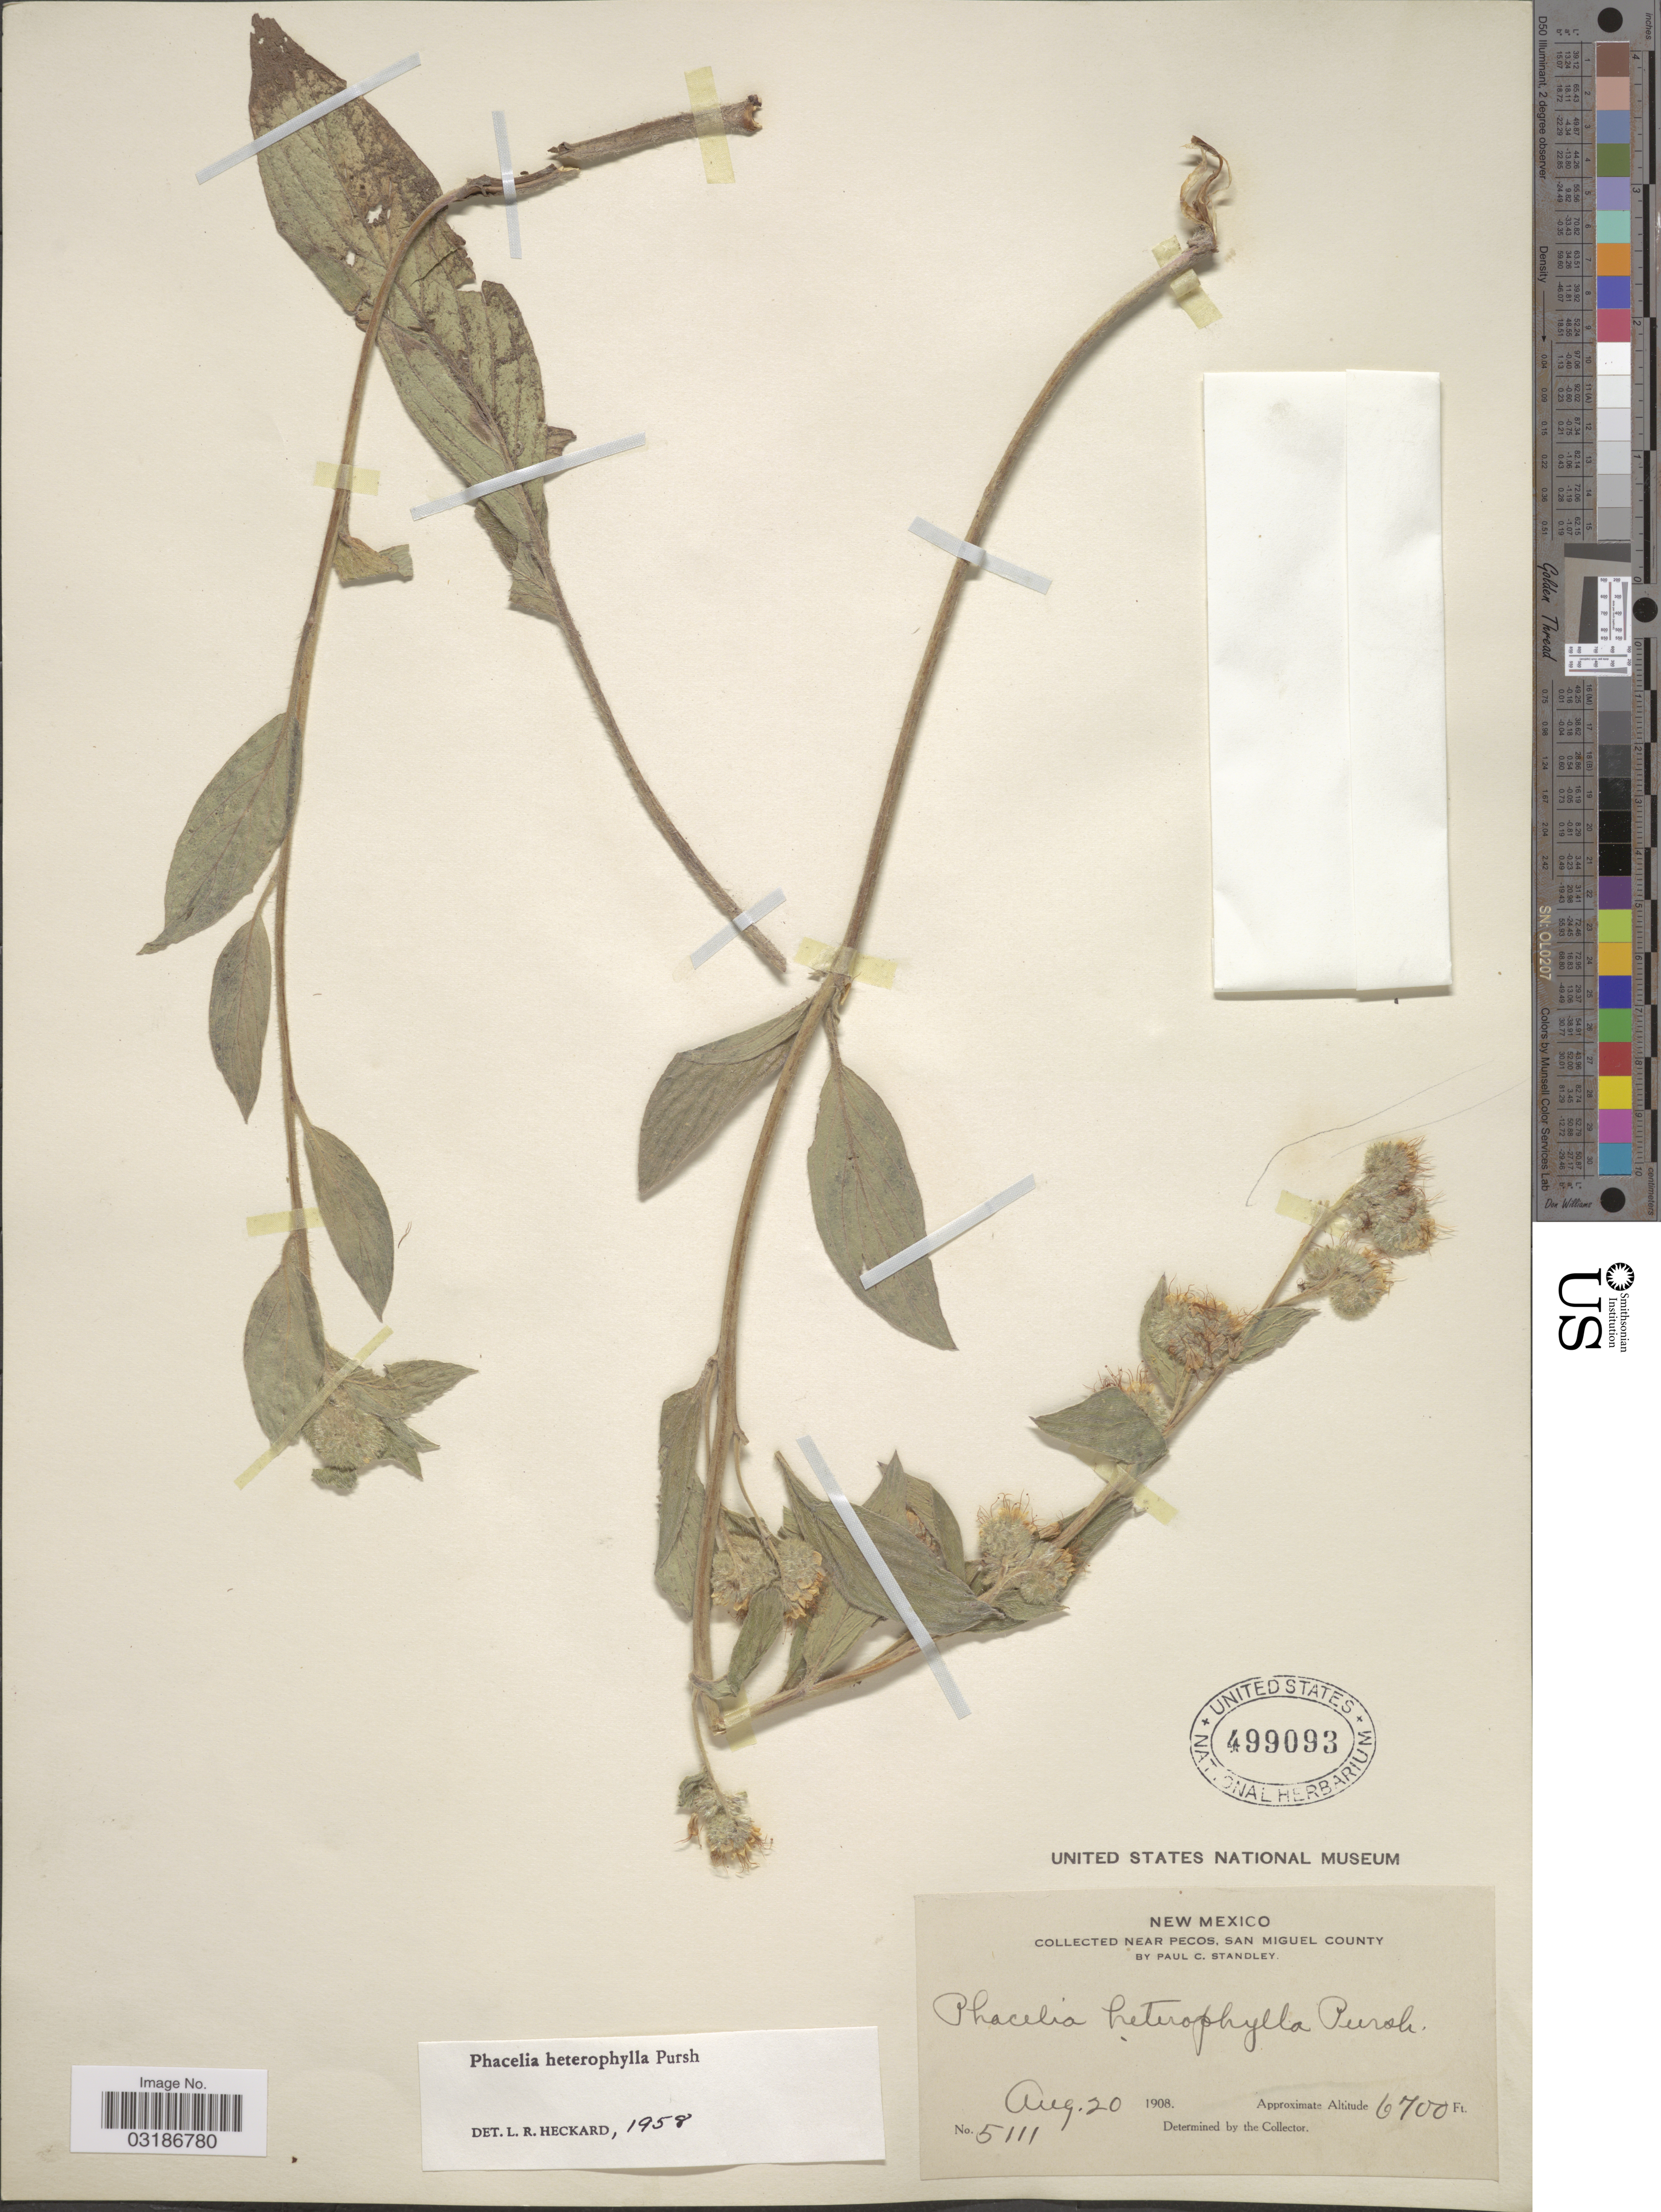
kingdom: Plantae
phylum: Tracheophyta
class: Magnoliopsida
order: Boraginales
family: Hydrophyllaceae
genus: Phacelia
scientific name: Phacelia heterophylla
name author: Pursh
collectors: P. C. Standley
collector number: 5111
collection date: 1908-08-20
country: United States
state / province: New Mexico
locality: Collected near Pecos, San Miguel County.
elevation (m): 2042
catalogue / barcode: US 499093